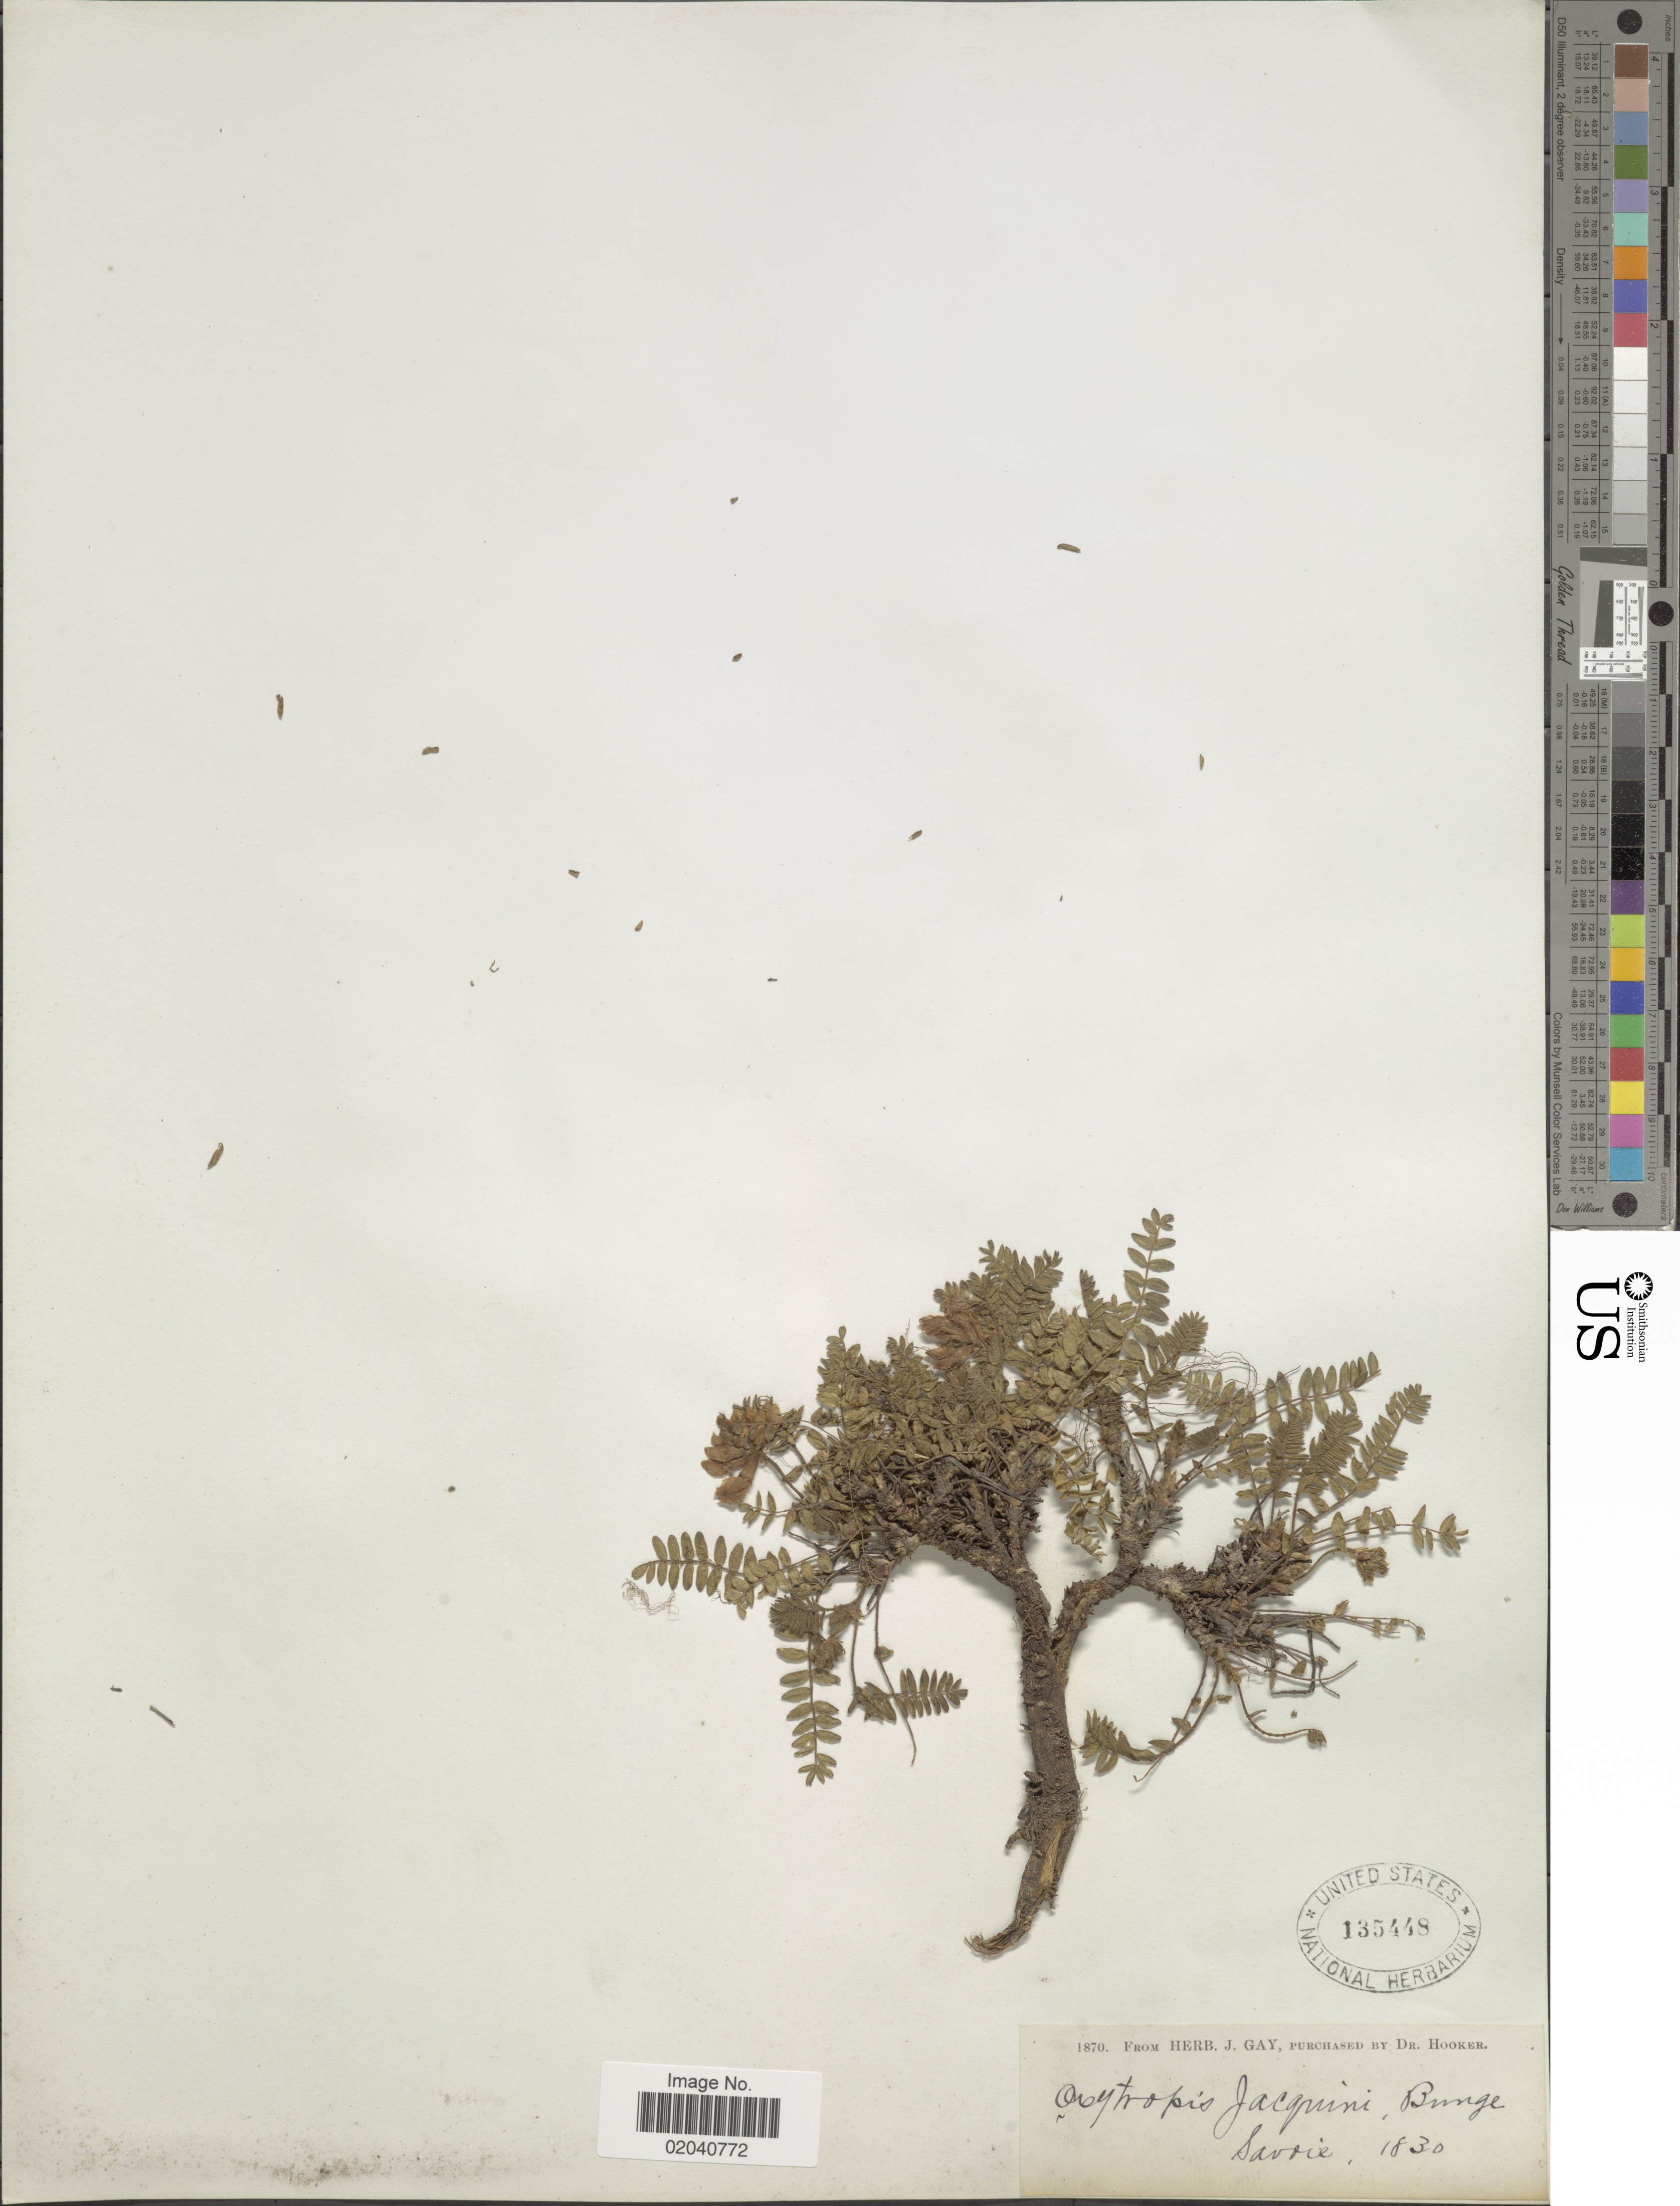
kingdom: Plantae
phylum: Tracheophyta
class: Magnoliopsida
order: Fabales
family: Fabaceae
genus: Oxytropis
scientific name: Oxytropis jacquinii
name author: Bunge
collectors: ex herb. J. Gay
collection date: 1830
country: France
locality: Savoie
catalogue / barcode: US 135448